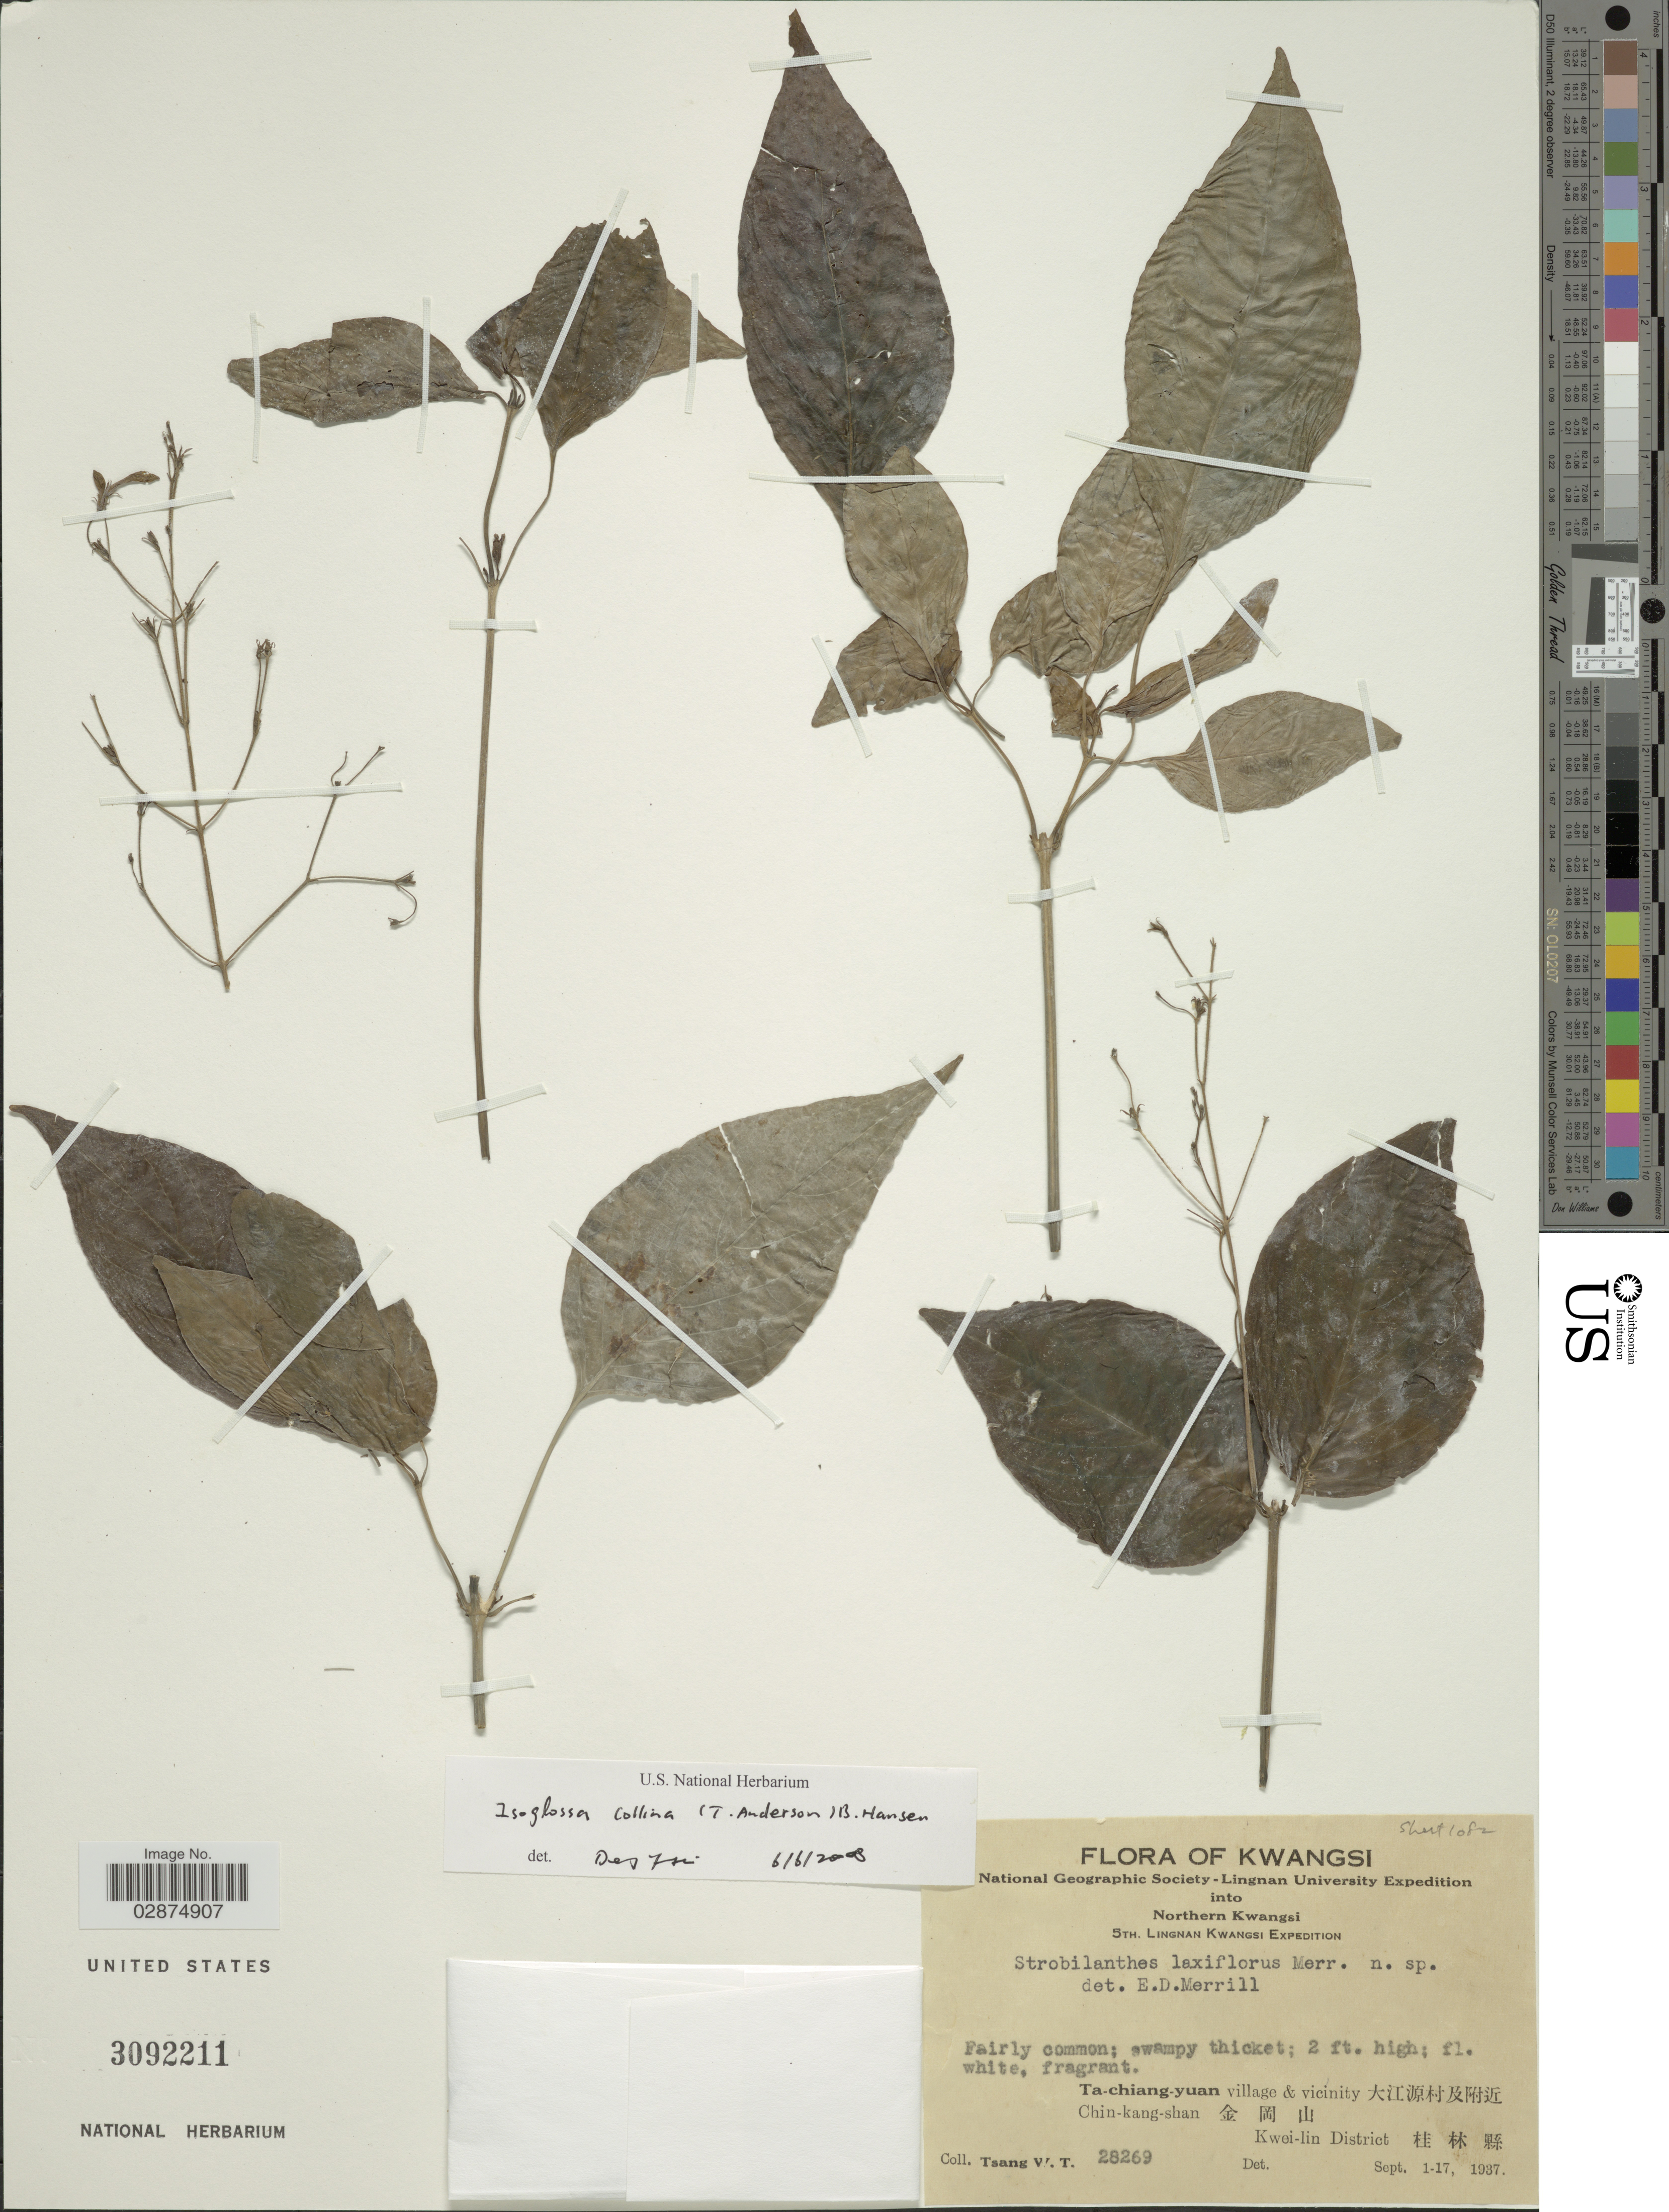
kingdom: Plantae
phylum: Tracheophyta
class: Magnoliopsida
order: Lamiales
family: Acanthaceae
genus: Isoglossa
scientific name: Isoglossa collina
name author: (T. Anderson) B. Hansen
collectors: W. T. Tsang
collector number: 28269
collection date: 1937-09-01/1937-09-17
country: China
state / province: Guangxi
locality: Kwangsi. Northern Kwangsi. Ta-chiang-yuan village & vicinity X. Chin-kang-shan X. Kwei-lin District X.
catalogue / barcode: US 3092211